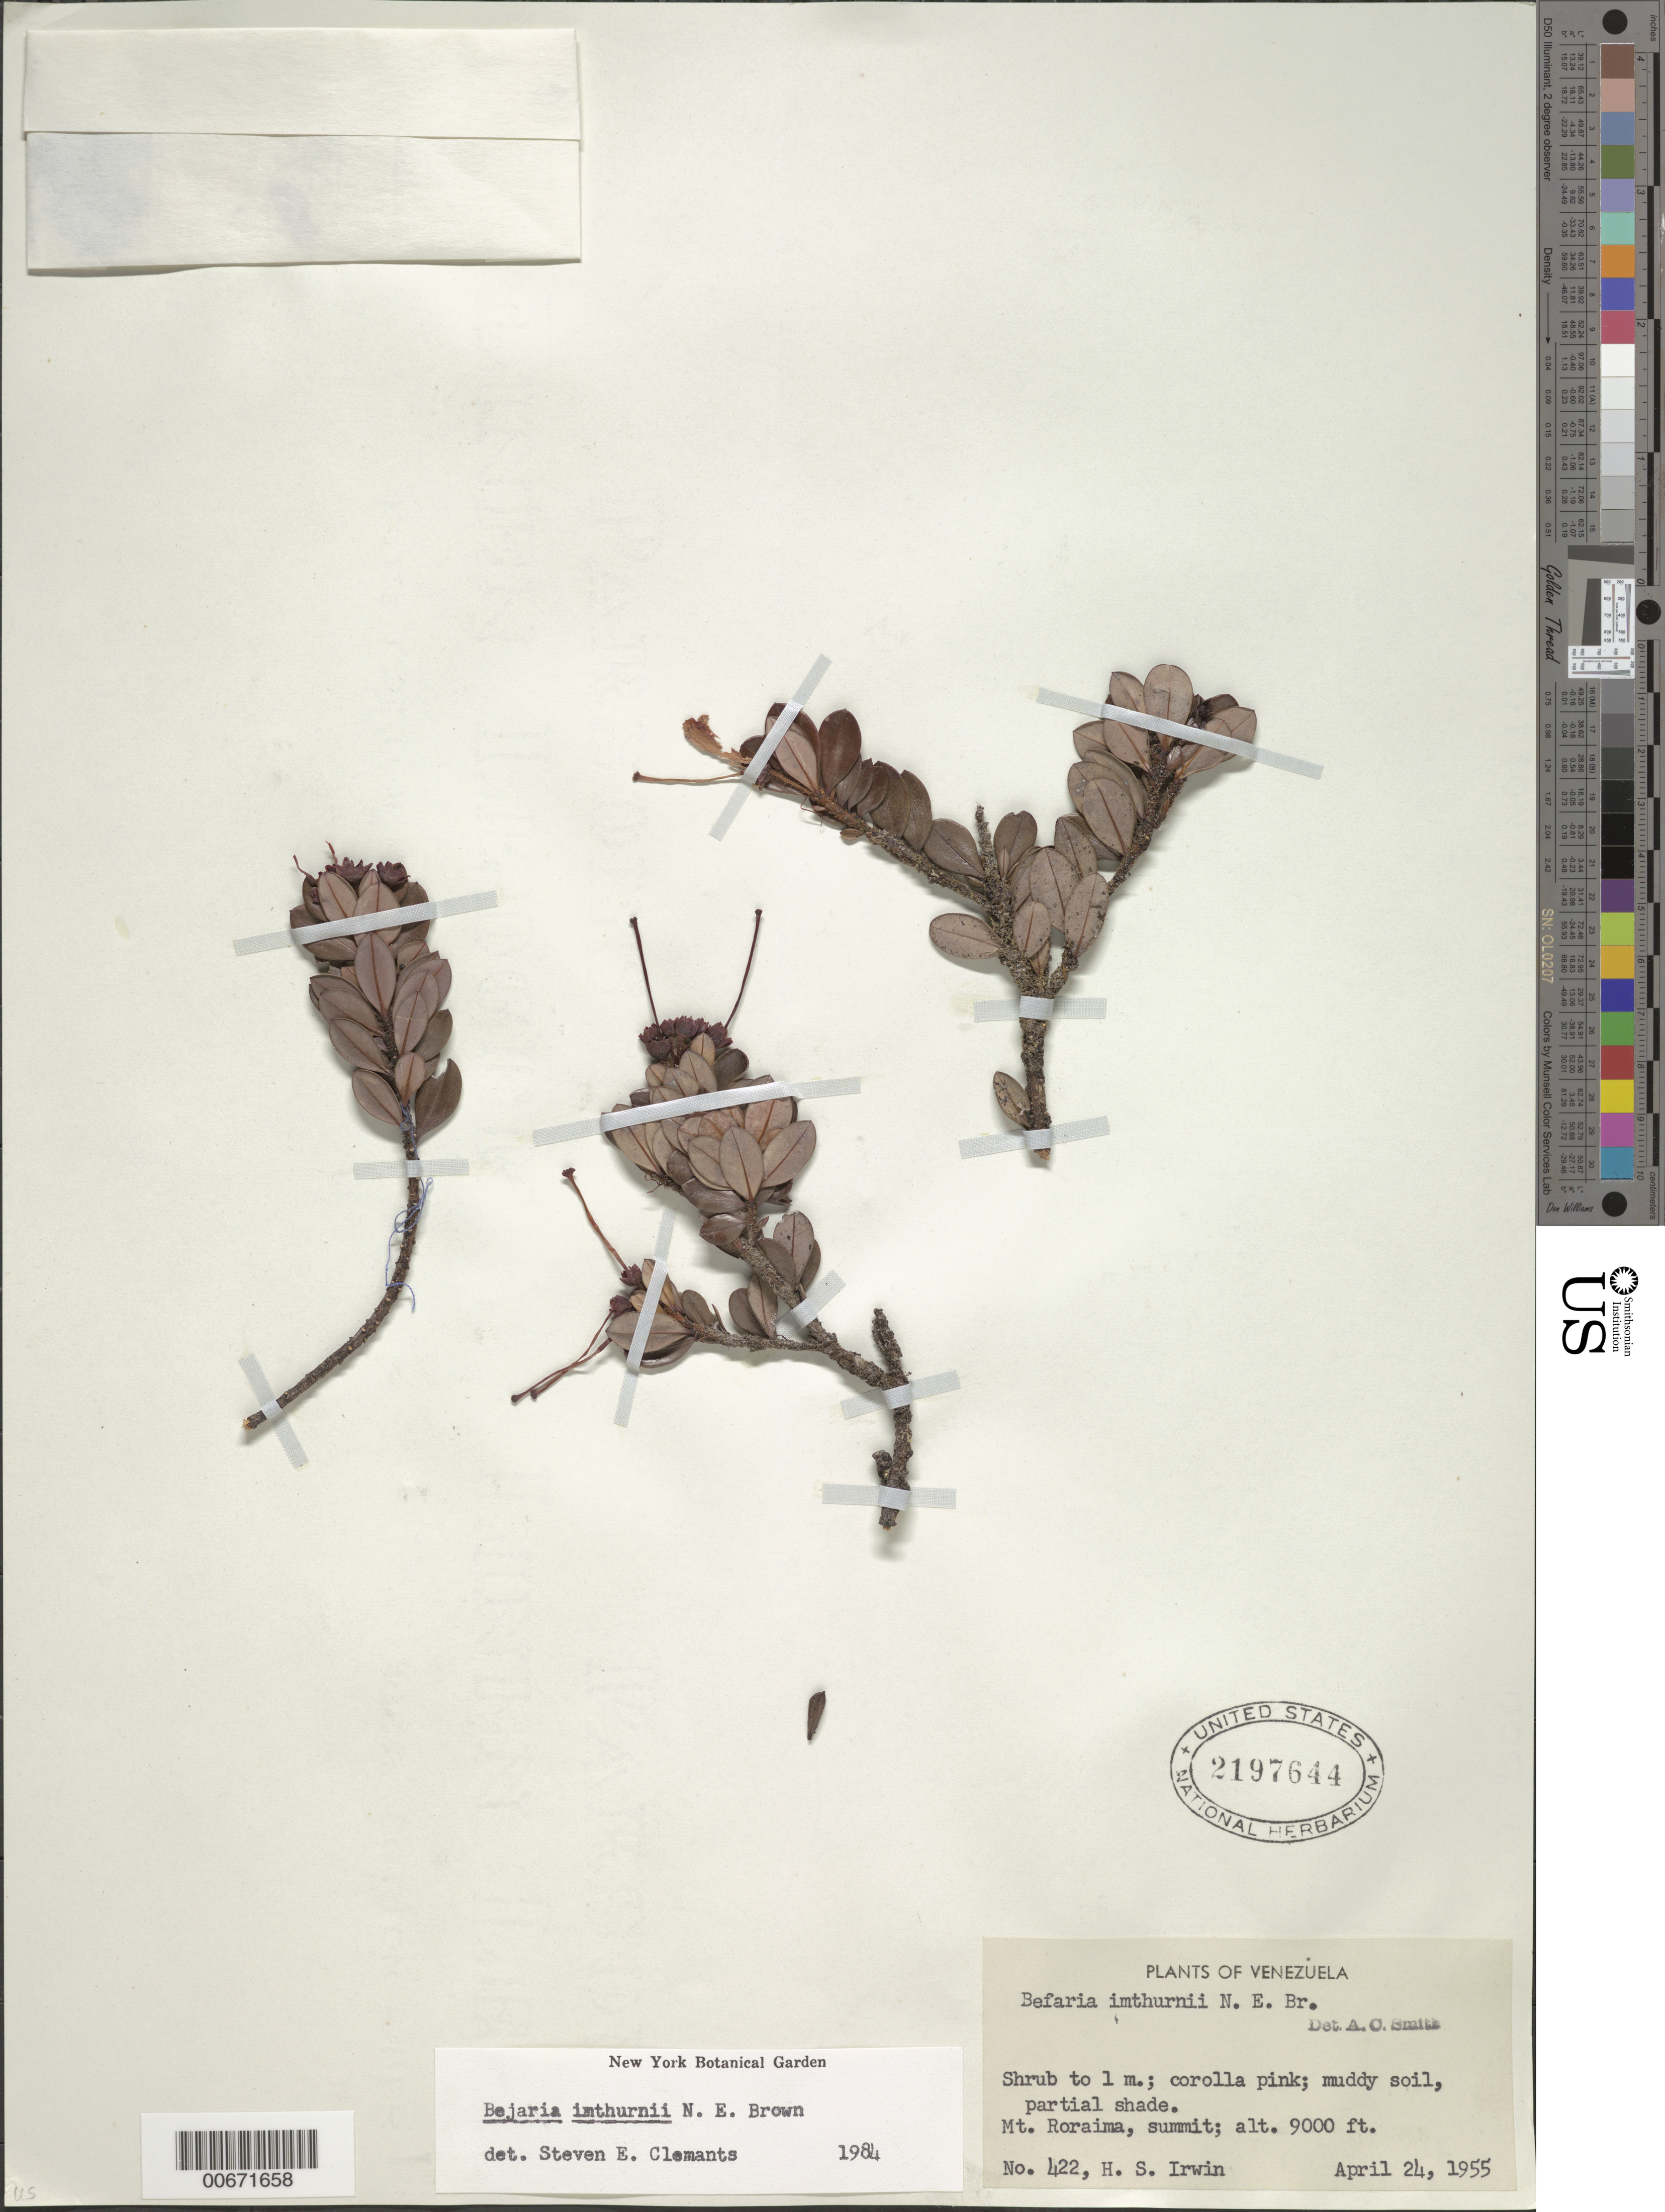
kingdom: Plantae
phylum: Tracheophyta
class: Magnoliopsida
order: Ericales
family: Ericaceae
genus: Bejaria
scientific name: Bejaria imthurnii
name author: N.E. Br.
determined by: Clemants, S. E.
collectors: H. Irwin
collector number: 422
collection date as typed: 24-Apr-55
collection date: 1955-04-24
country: Venezuela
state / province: Bolívar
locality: Mt. Roraima, summit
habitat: Muddy soil, partial shade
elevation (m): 2743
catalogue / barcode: US 2197644